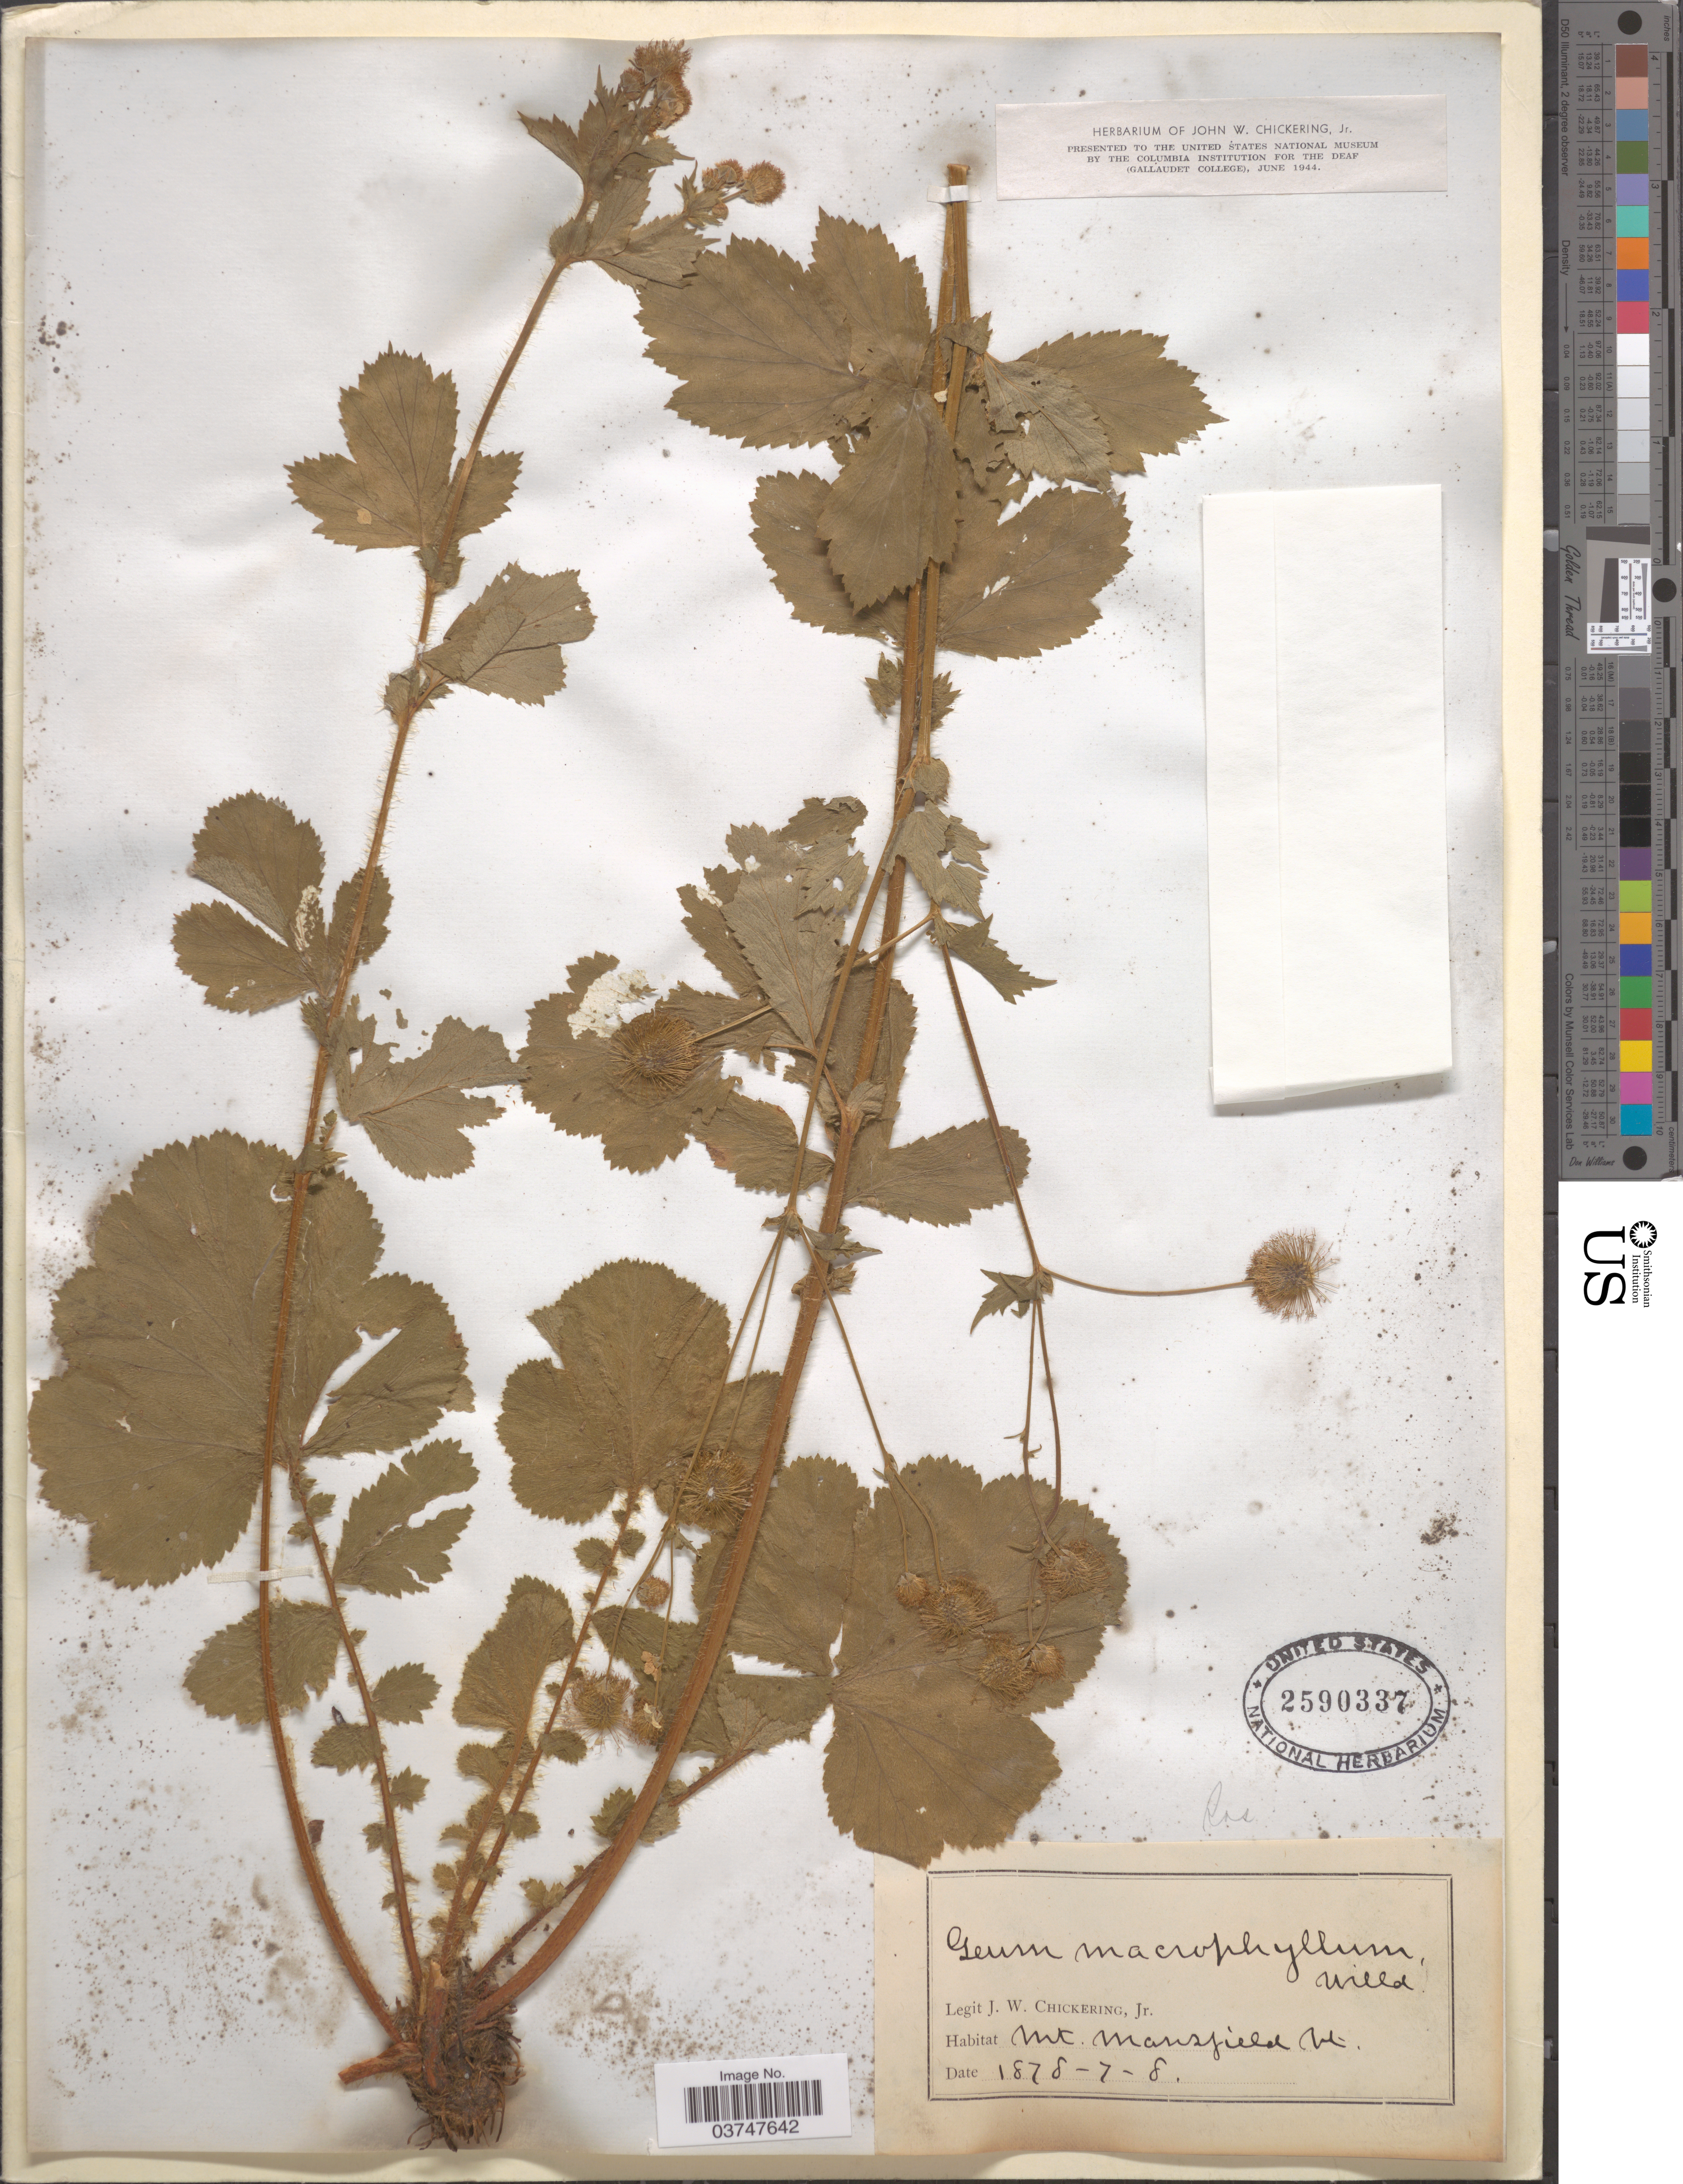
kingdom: Plantae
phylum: Tracheophyta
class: Magnoliopsida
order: Rosales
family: Rosaceae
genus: Geum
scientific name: Geum macrophyllum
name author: Willd.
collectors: J. W. Chickering Jr.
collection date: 1878-07-08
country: United States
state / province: Vermont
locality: Mt. Mansfield.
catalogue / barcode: US 2590337